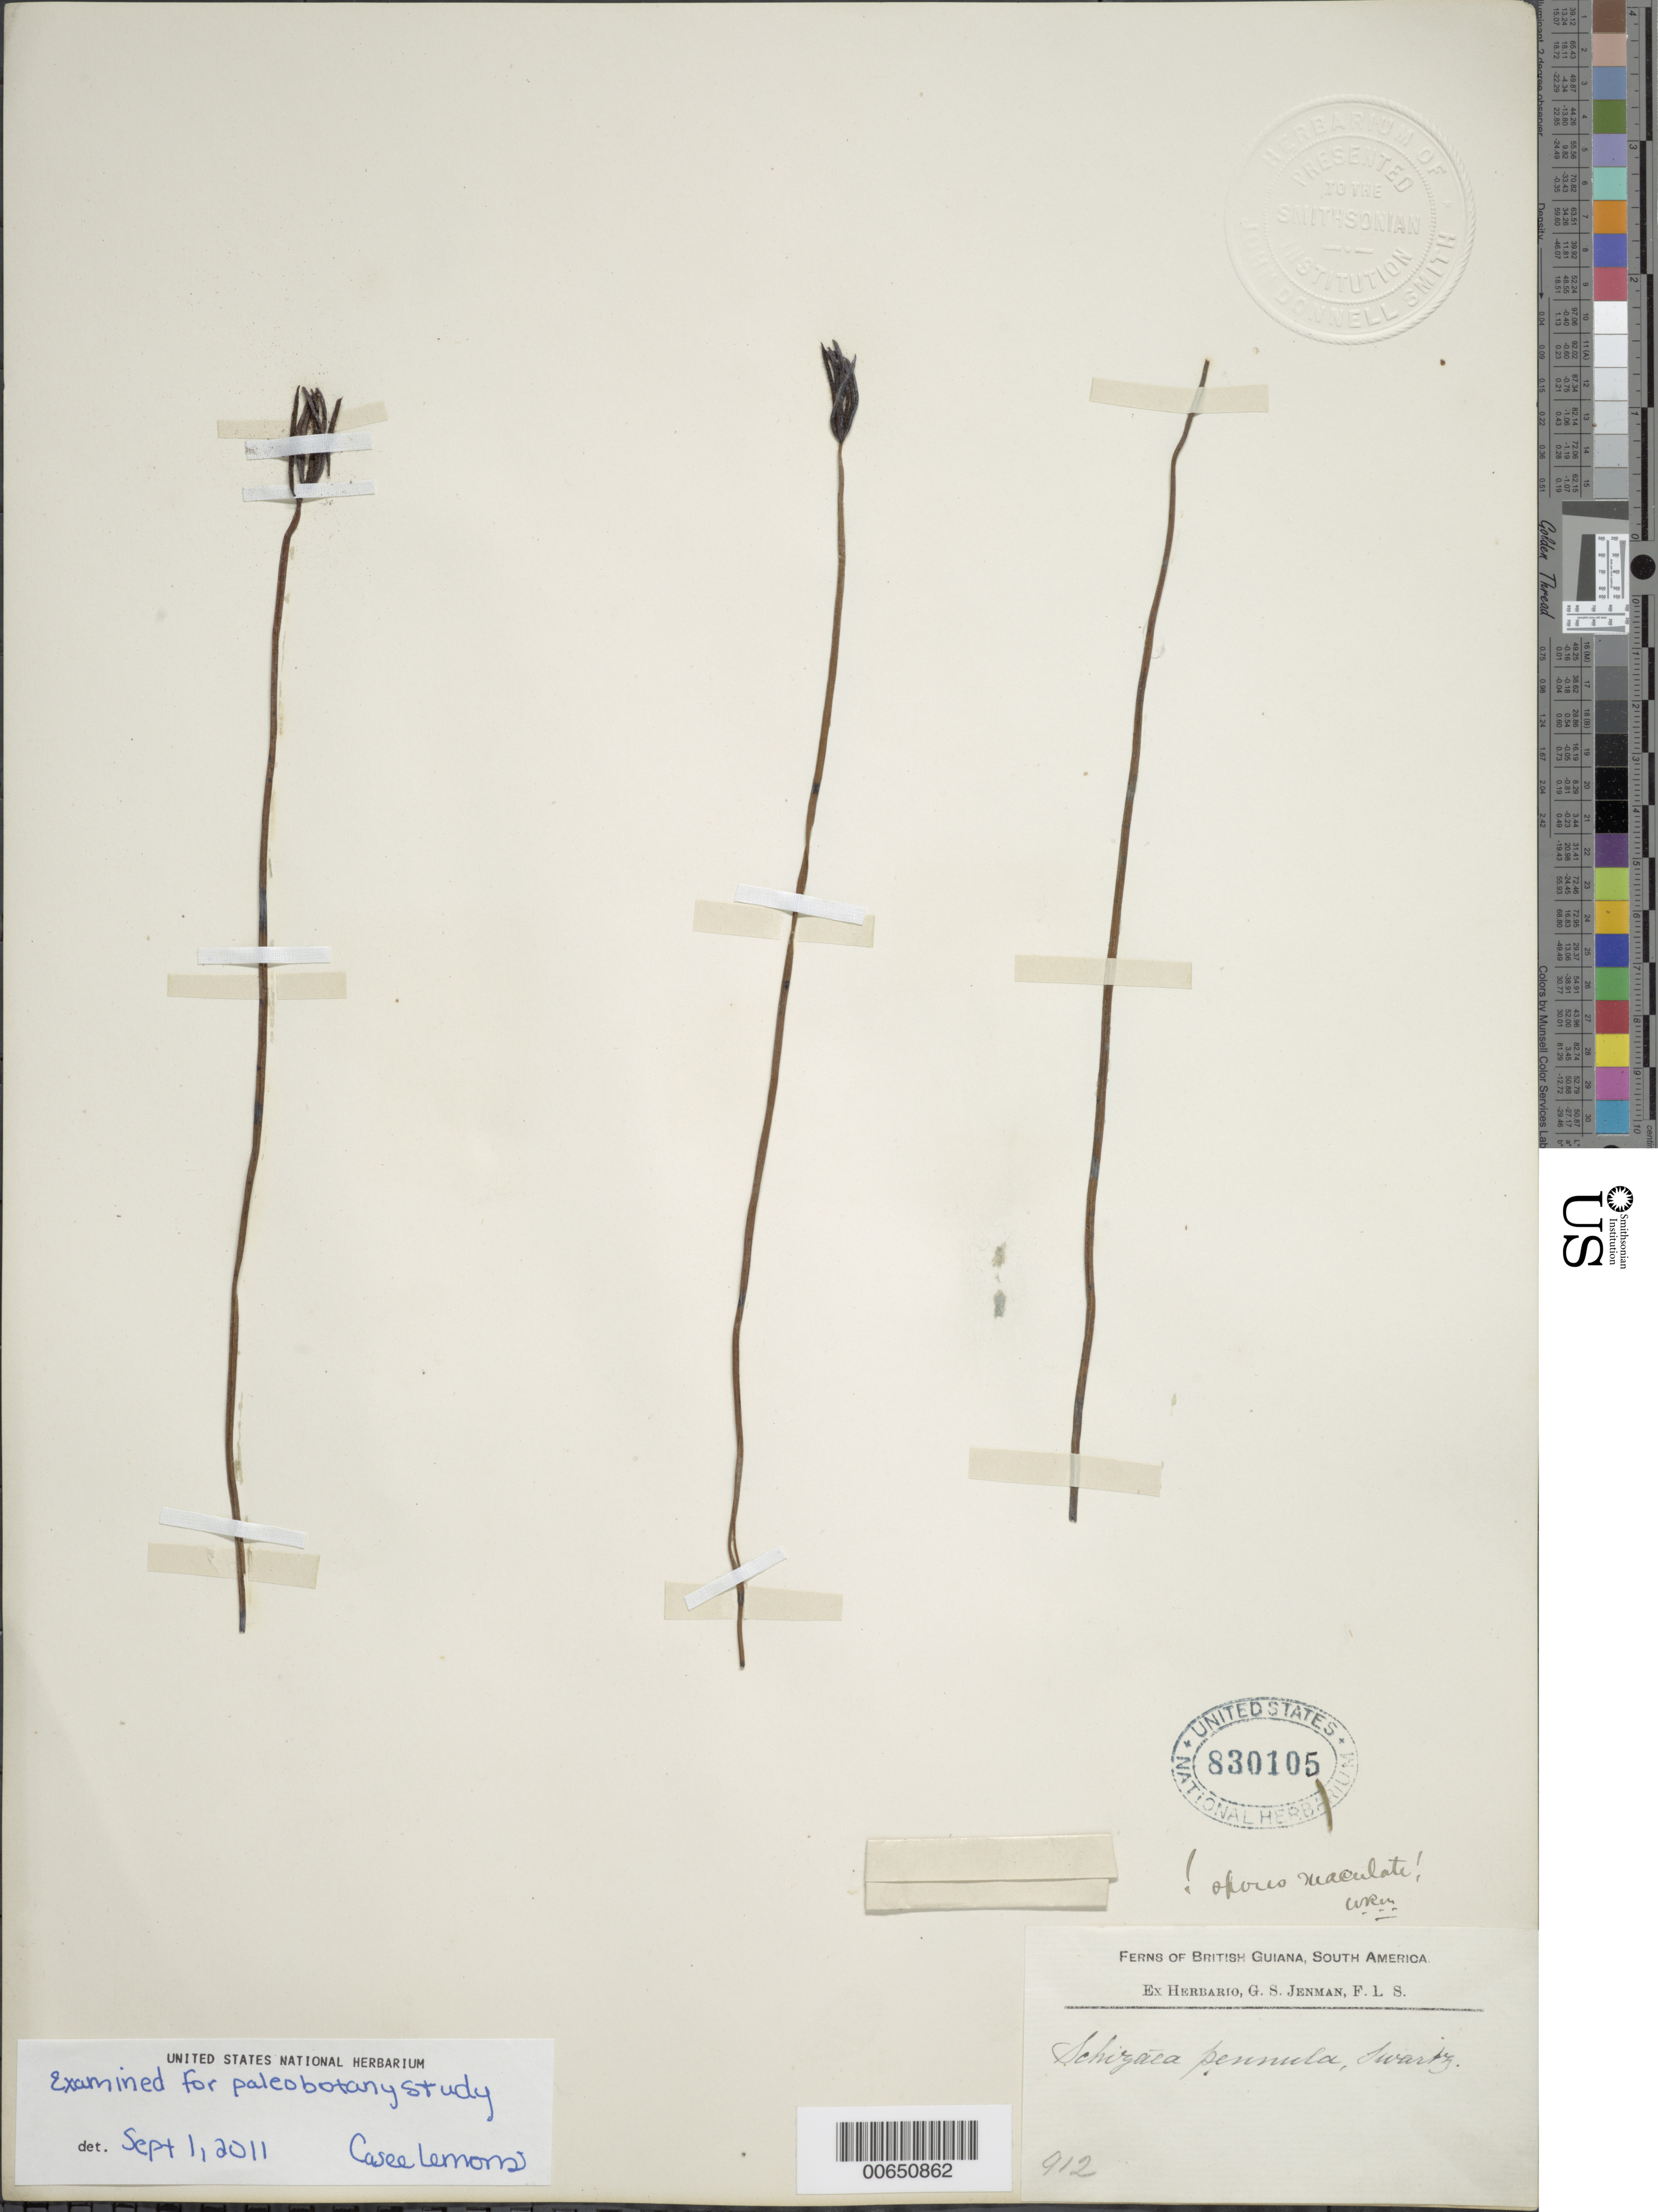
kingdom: Plantae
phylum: Tracheophyta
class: Polypodiopsida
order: Schizaeales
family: Schizaeaceae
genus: Actinostachys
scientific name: Actinostachys pennula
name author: (Sw.) Hook.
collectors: G. S. Jenman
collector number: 912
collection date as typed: s.d.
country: Guyana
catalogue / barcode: US 830105